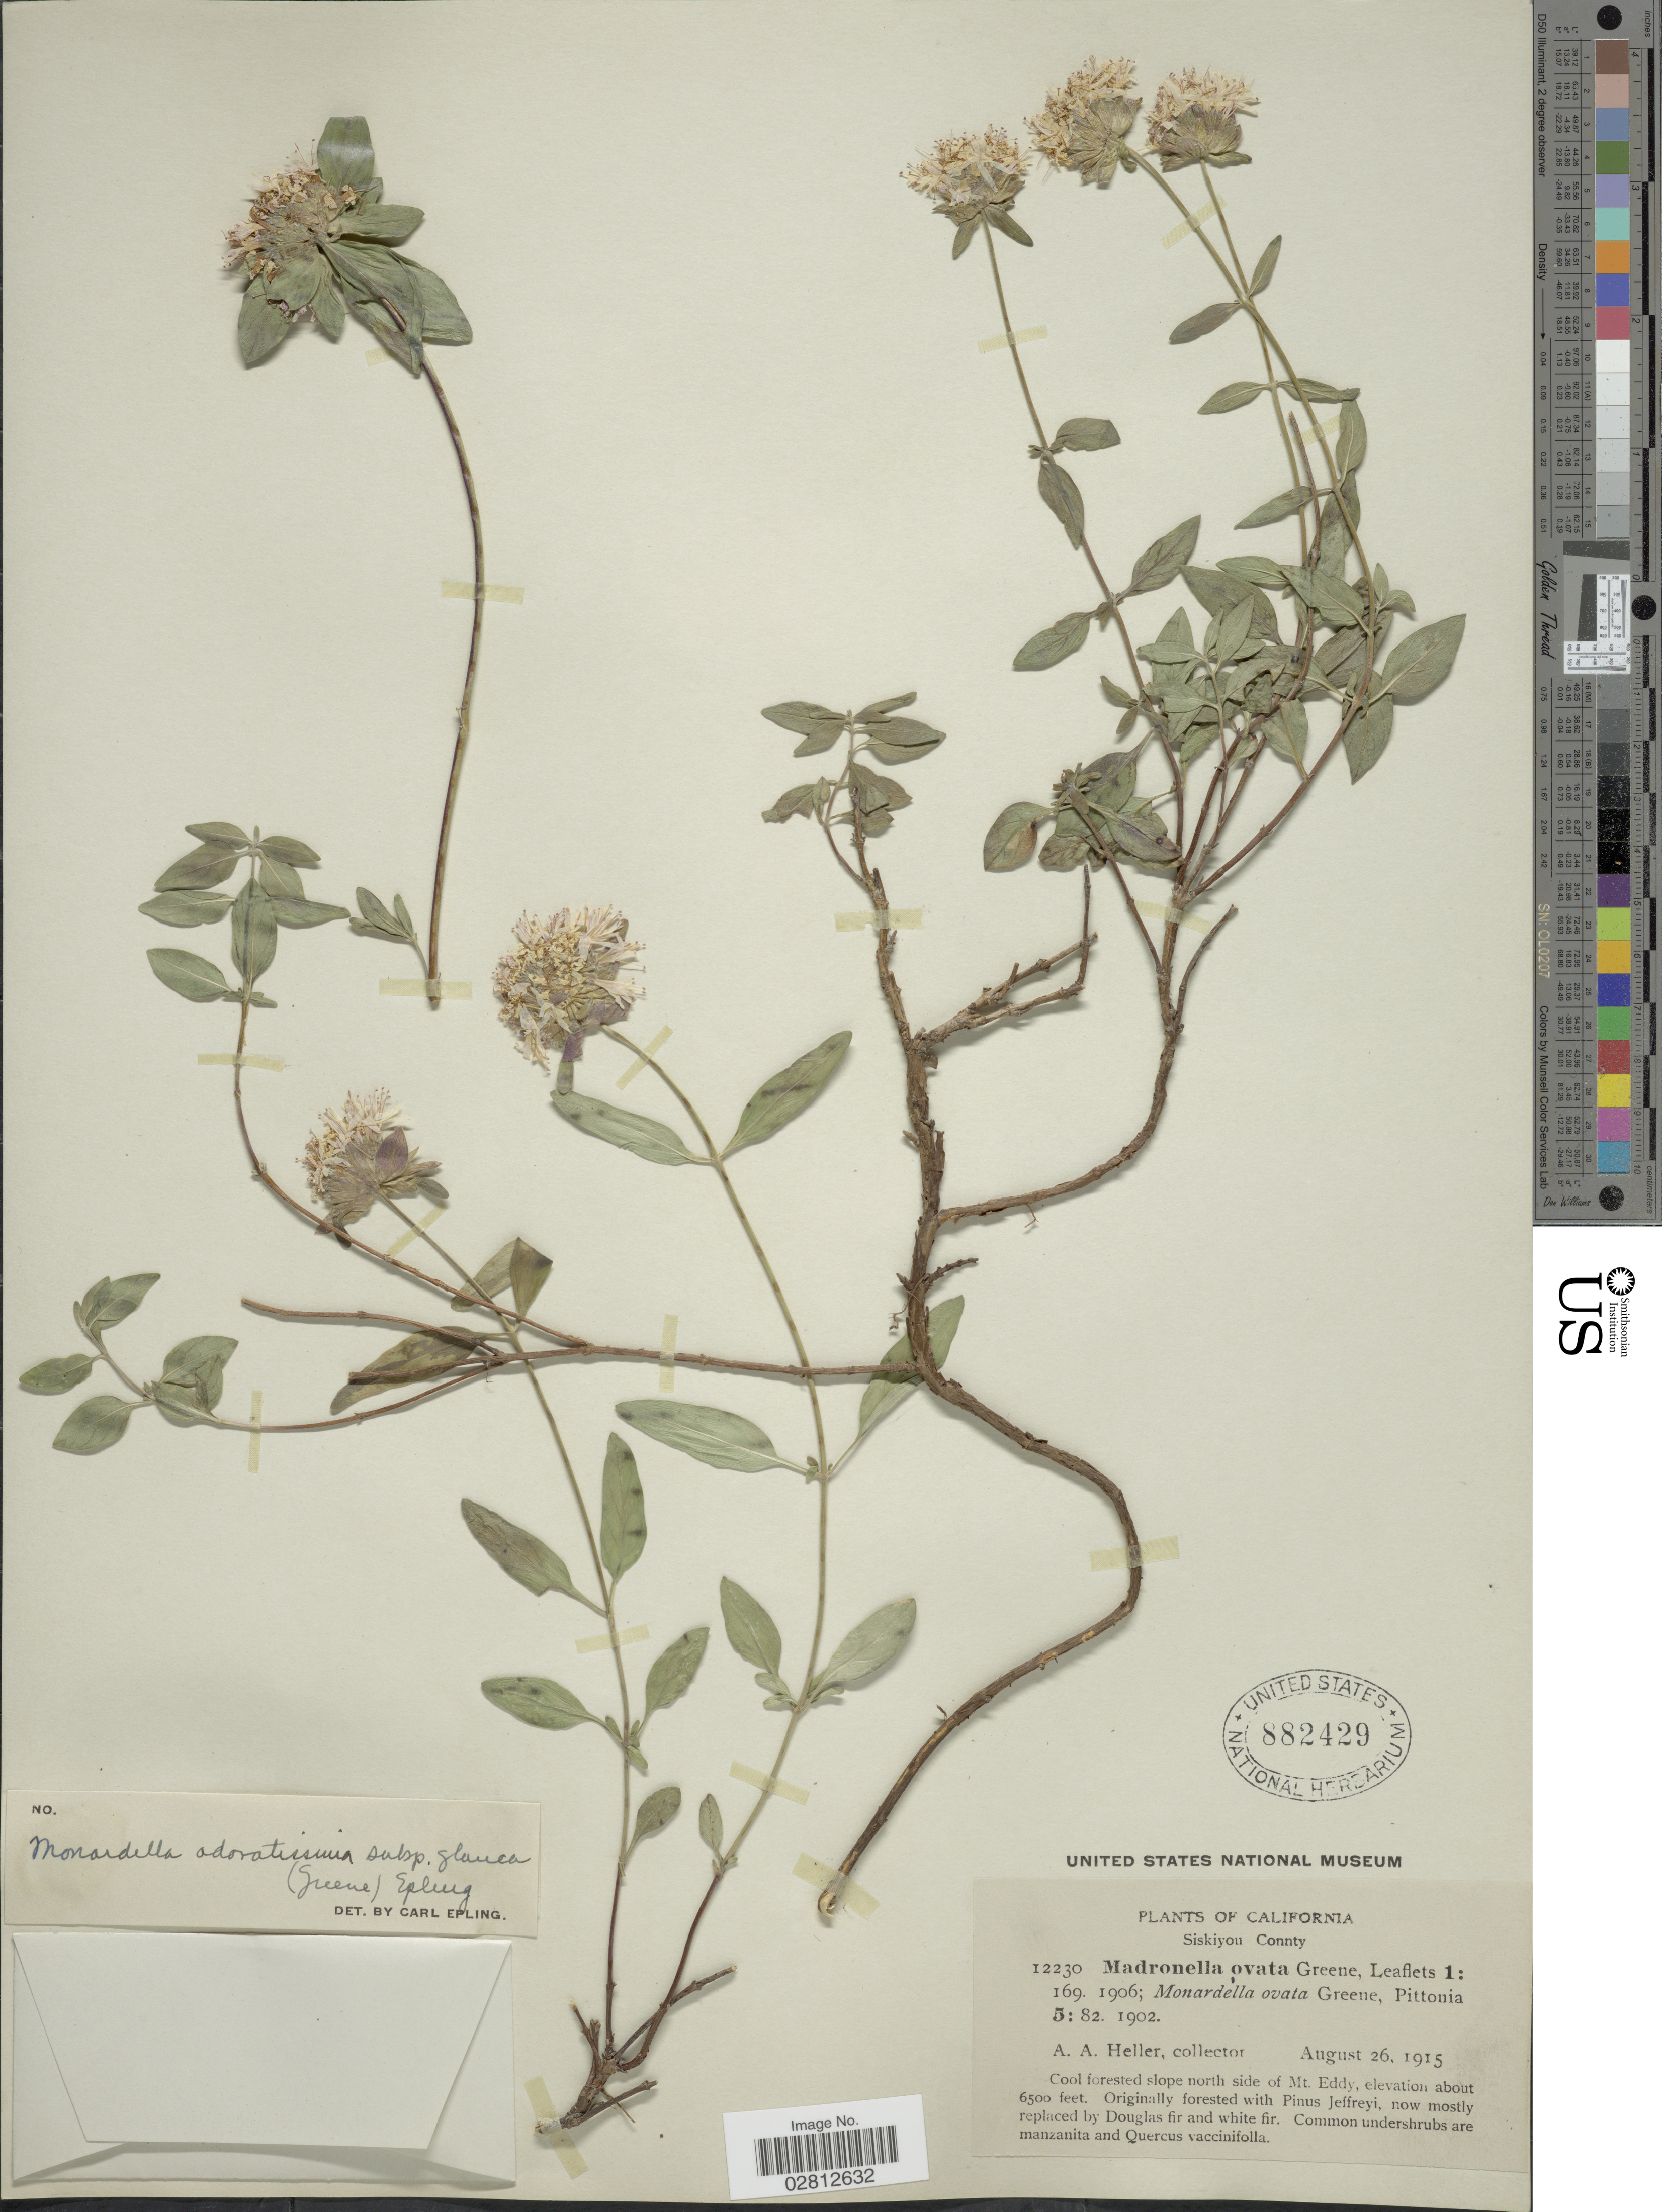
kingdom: Plantae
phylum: Tracheophyta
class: Magnoliopsida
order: Lamiales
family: Lamiaceae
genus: Monardella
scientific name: Monardella odoratissima subsp. glauca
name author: (Greene) Epling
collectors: A. A. Heller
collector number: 12230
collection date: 1915-08-26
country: United States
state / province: California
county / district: Siskiyou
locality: Siskiyou County, north side of Mt. Eddy.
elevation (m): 1981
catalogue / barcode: US 882429